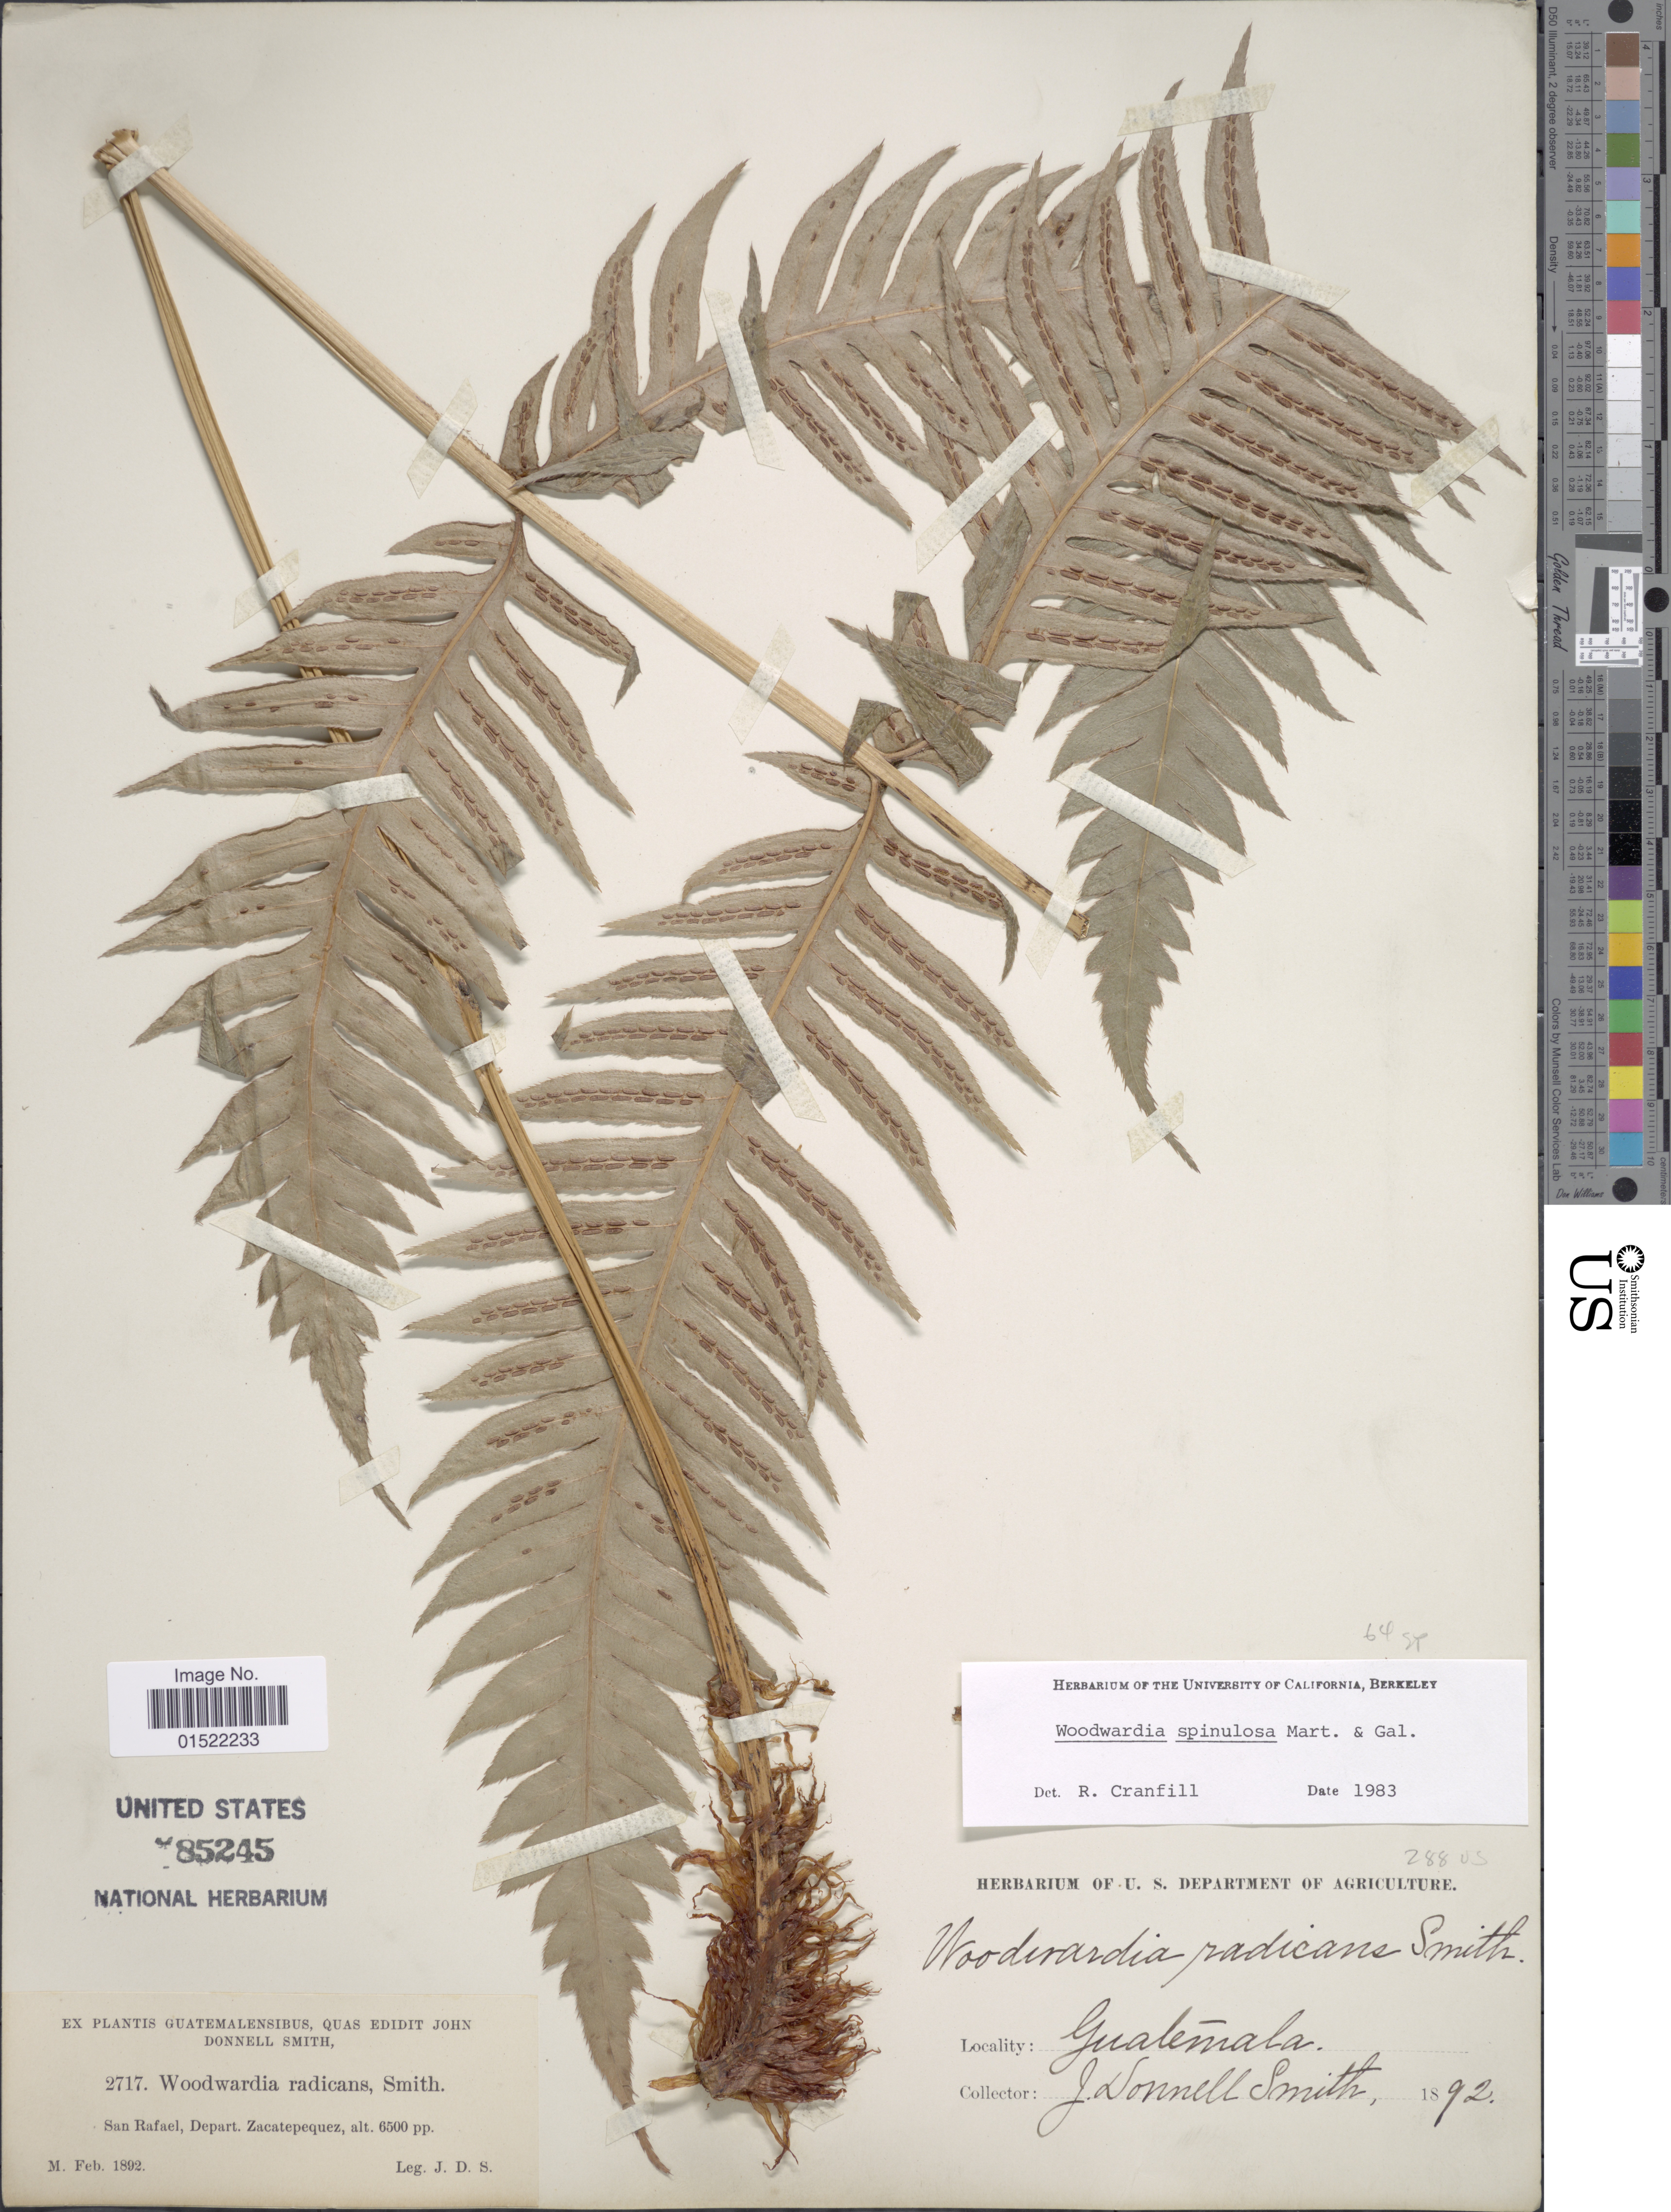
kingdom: Plantae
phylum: Tracheophyta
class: Polypodiopsida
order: Polypodiales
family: Blechnaceae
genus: Woodwardia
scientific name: Woodwardia spinulosa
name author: M. Martens & Galeotti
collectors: J. Donnell Smith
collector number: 2717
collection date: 1892-02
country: Guatemala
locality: San Rafael, Depart. Zacatepequez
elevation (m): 1981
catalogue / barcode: US 85245